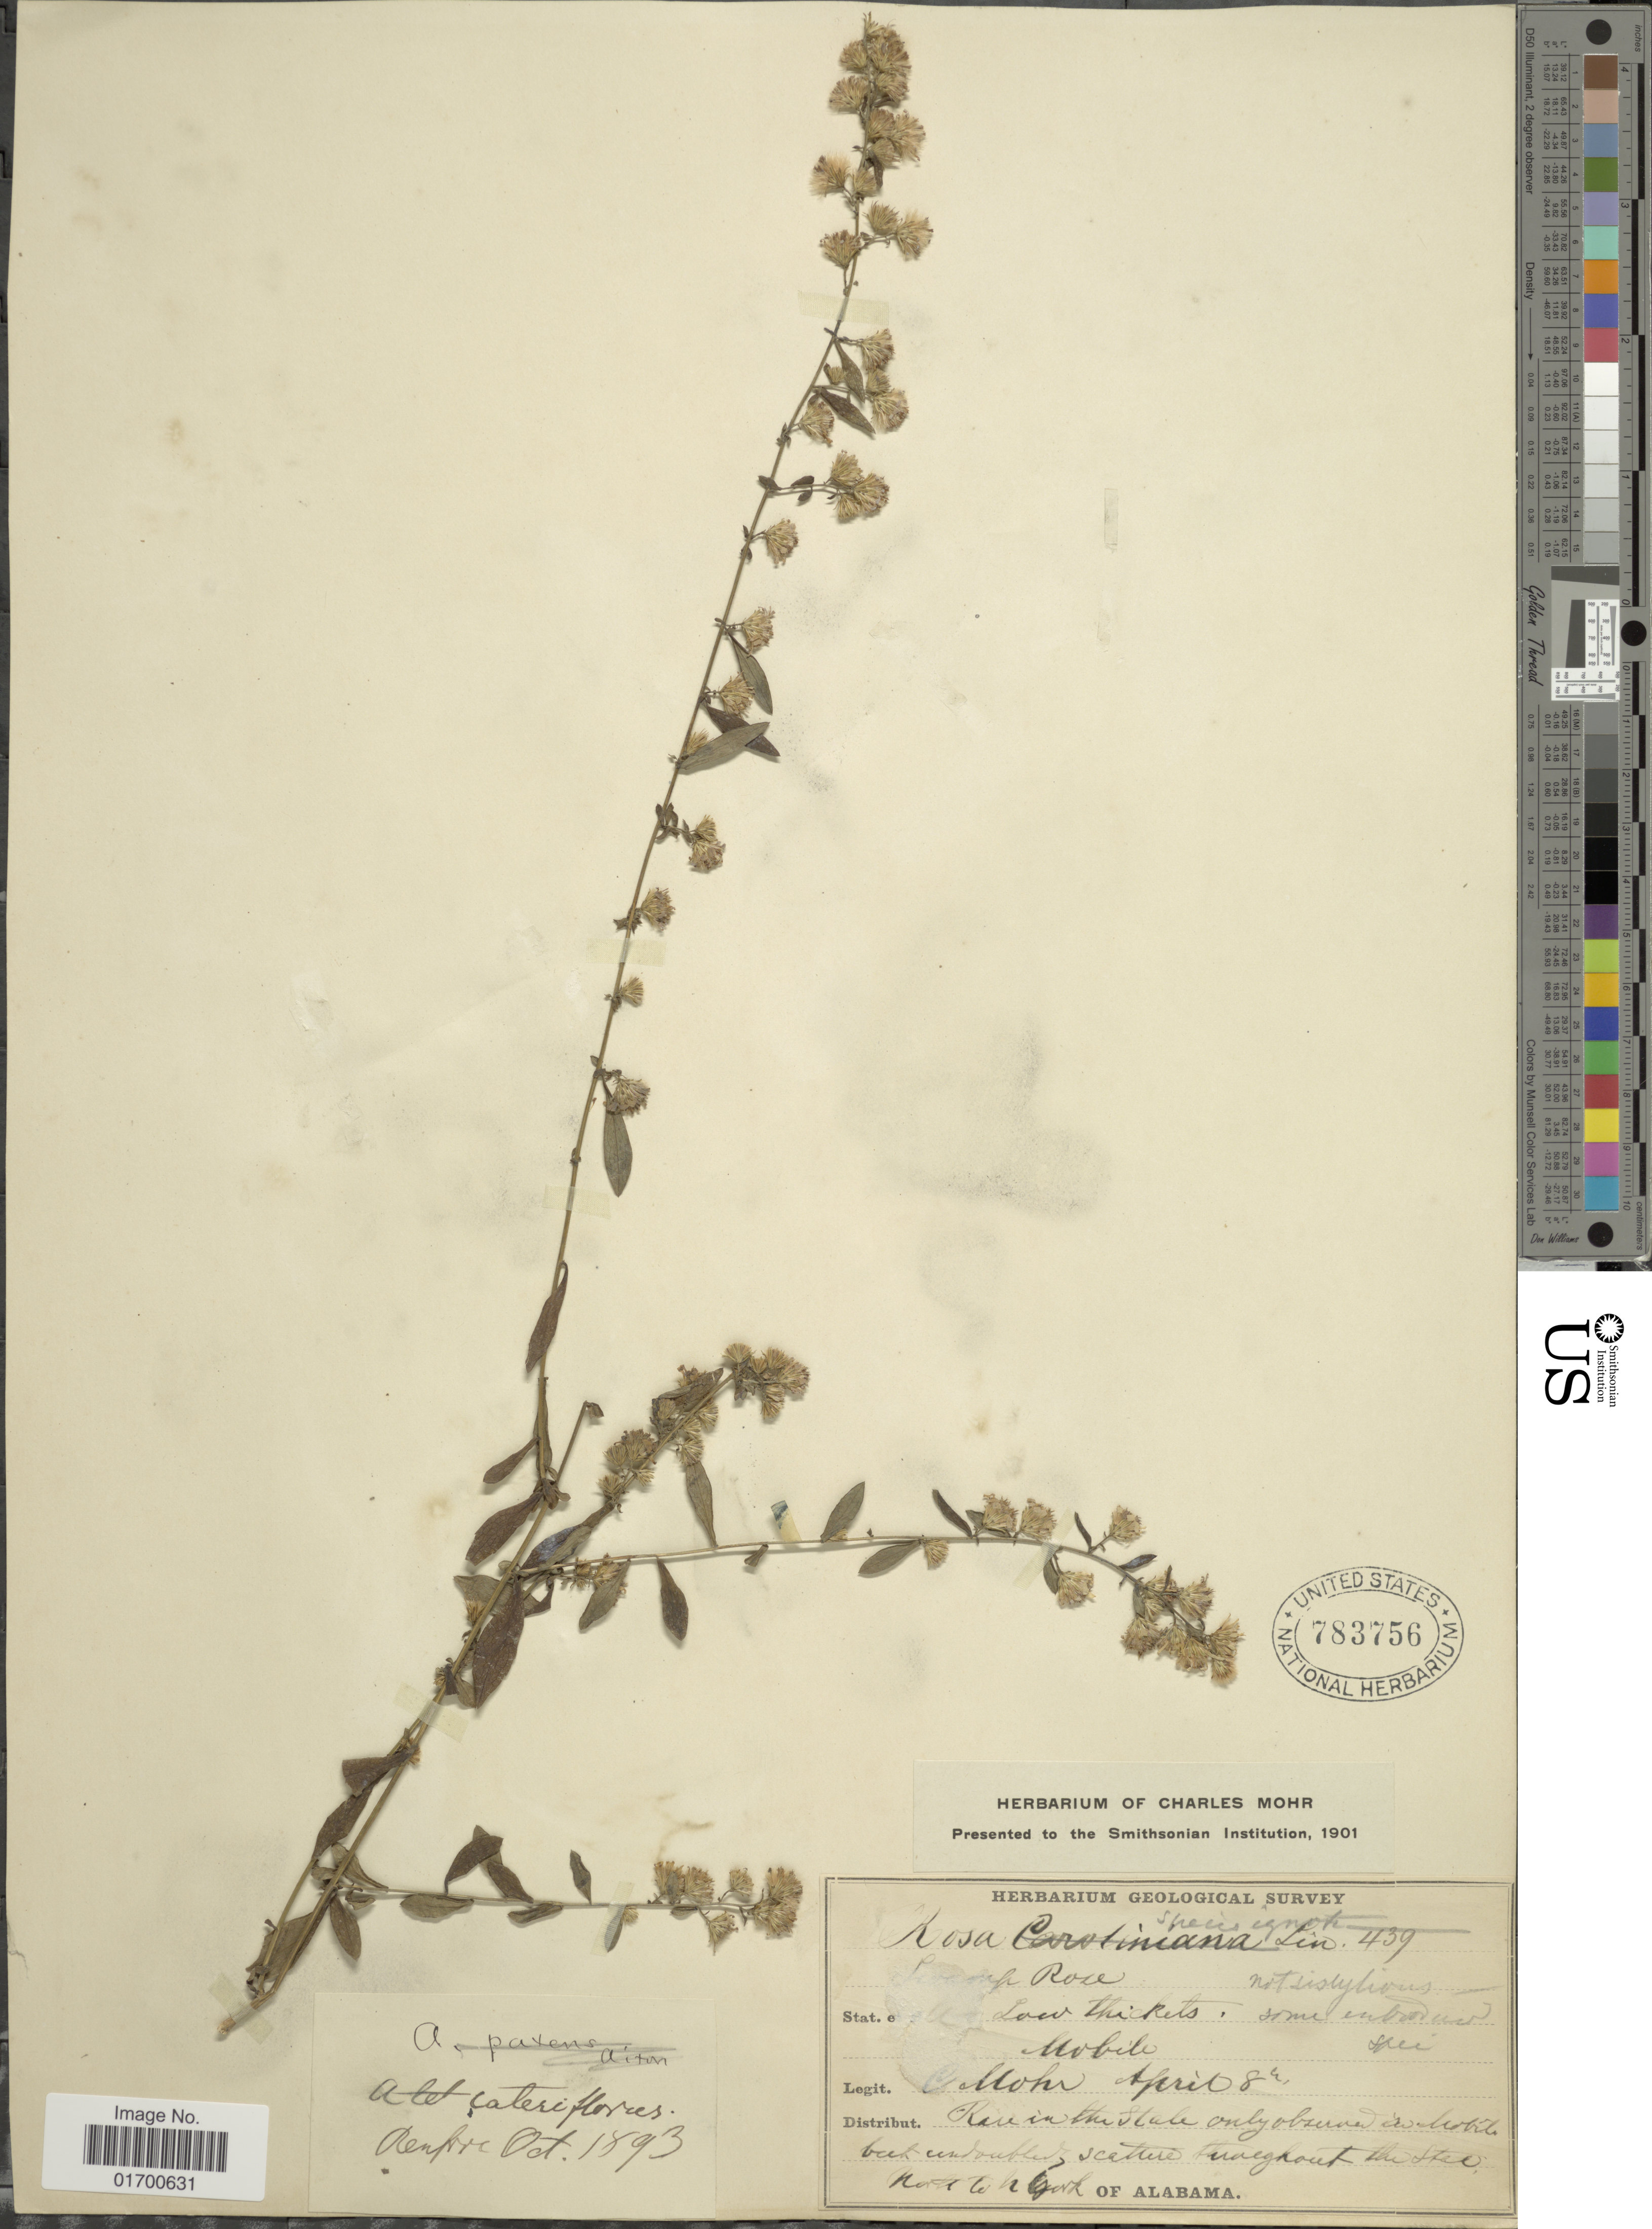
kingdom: Plantae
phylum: Tracheophyta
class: Magnoliopsida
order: Asterales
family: Asteraceae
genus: Symphyotrichum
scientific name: Symphyotrichum lateriflorum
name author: (L.) Á. Löve & D. Löve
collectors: C. T. Mohr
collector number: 439?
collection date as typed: Transcribed d/m/y: /4/80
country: United States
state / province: Alabama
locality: Mobile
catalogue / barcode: US 783756